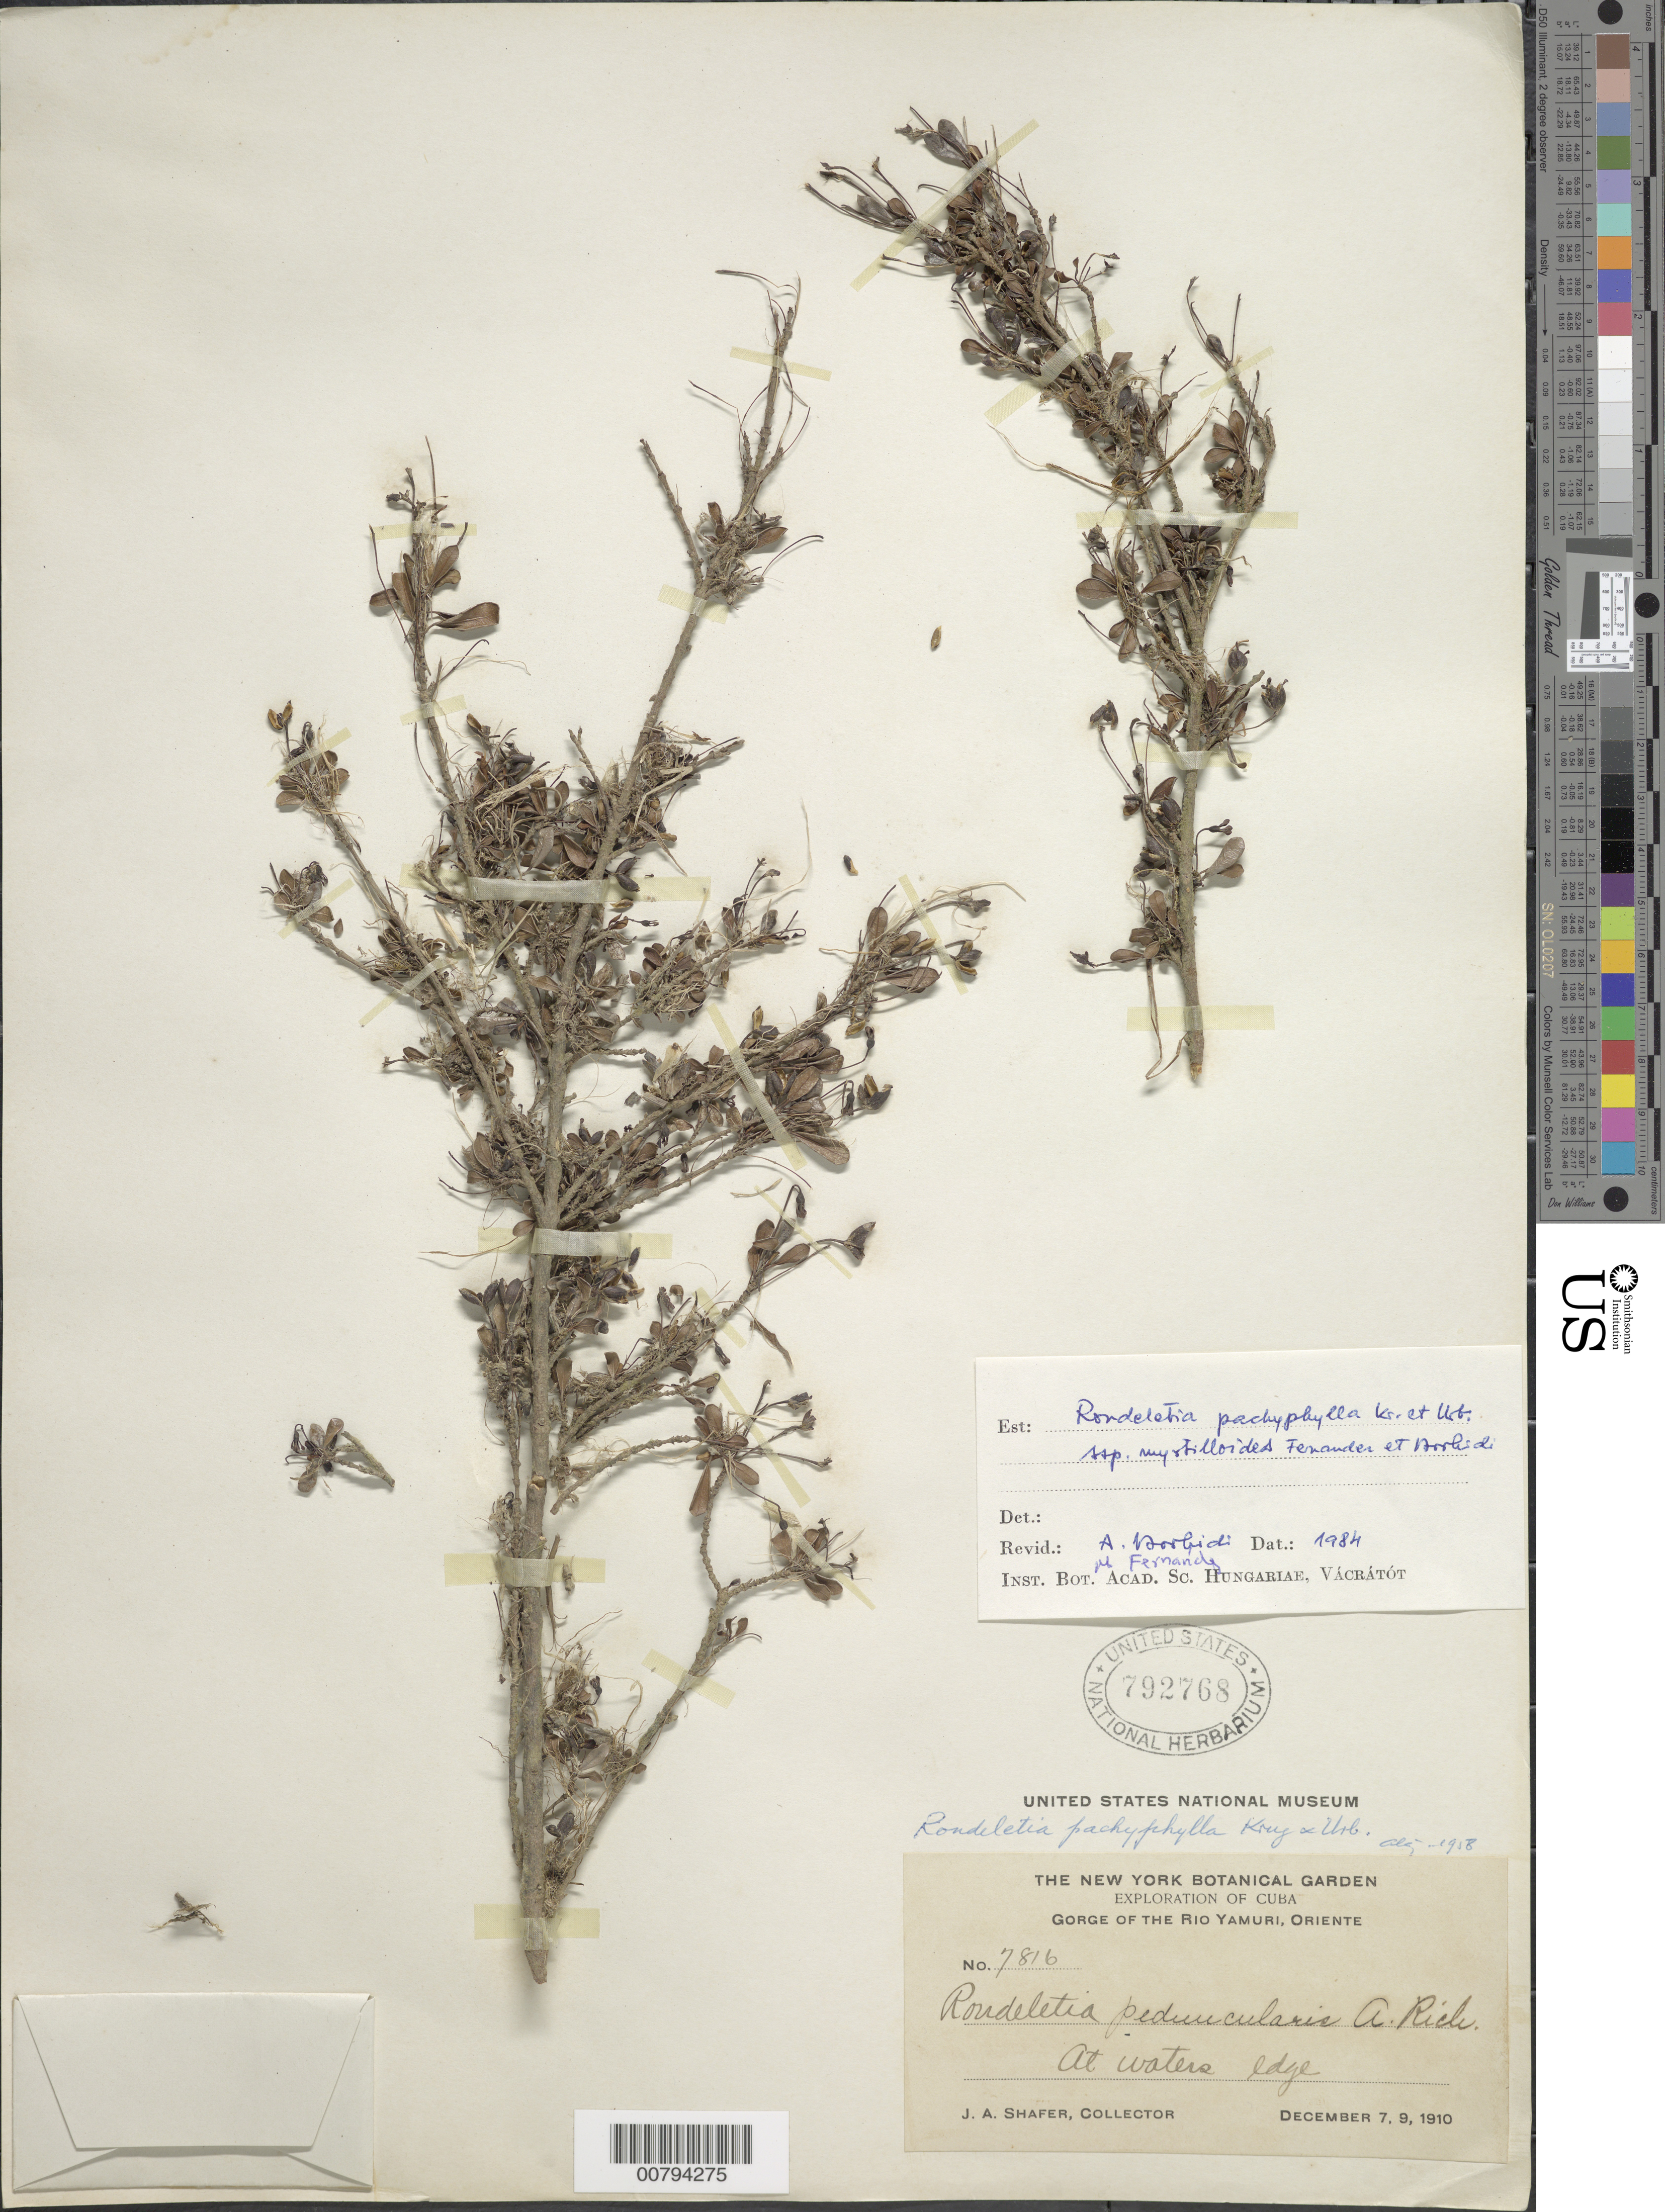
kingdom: Plantae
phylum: Tracheophyta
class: Magnoliopsida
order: Gentianales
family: Rubiaceae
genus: Rondeletia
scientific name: Rondeletia pachyphylla subsp. myrtilloides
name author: Fernández & Borhidi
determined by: Borhidi, A. L.; Fernandez, M.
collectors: J. A. Shafer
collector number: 7816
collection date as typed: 07 Dec 1910 and 09 Dec 1910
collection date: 1910-12-07,1910-12-09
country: Cuba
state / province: Oriente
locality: Gorge of the Rio Yamuri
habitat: River bank at edge of water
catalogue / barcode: US 792768